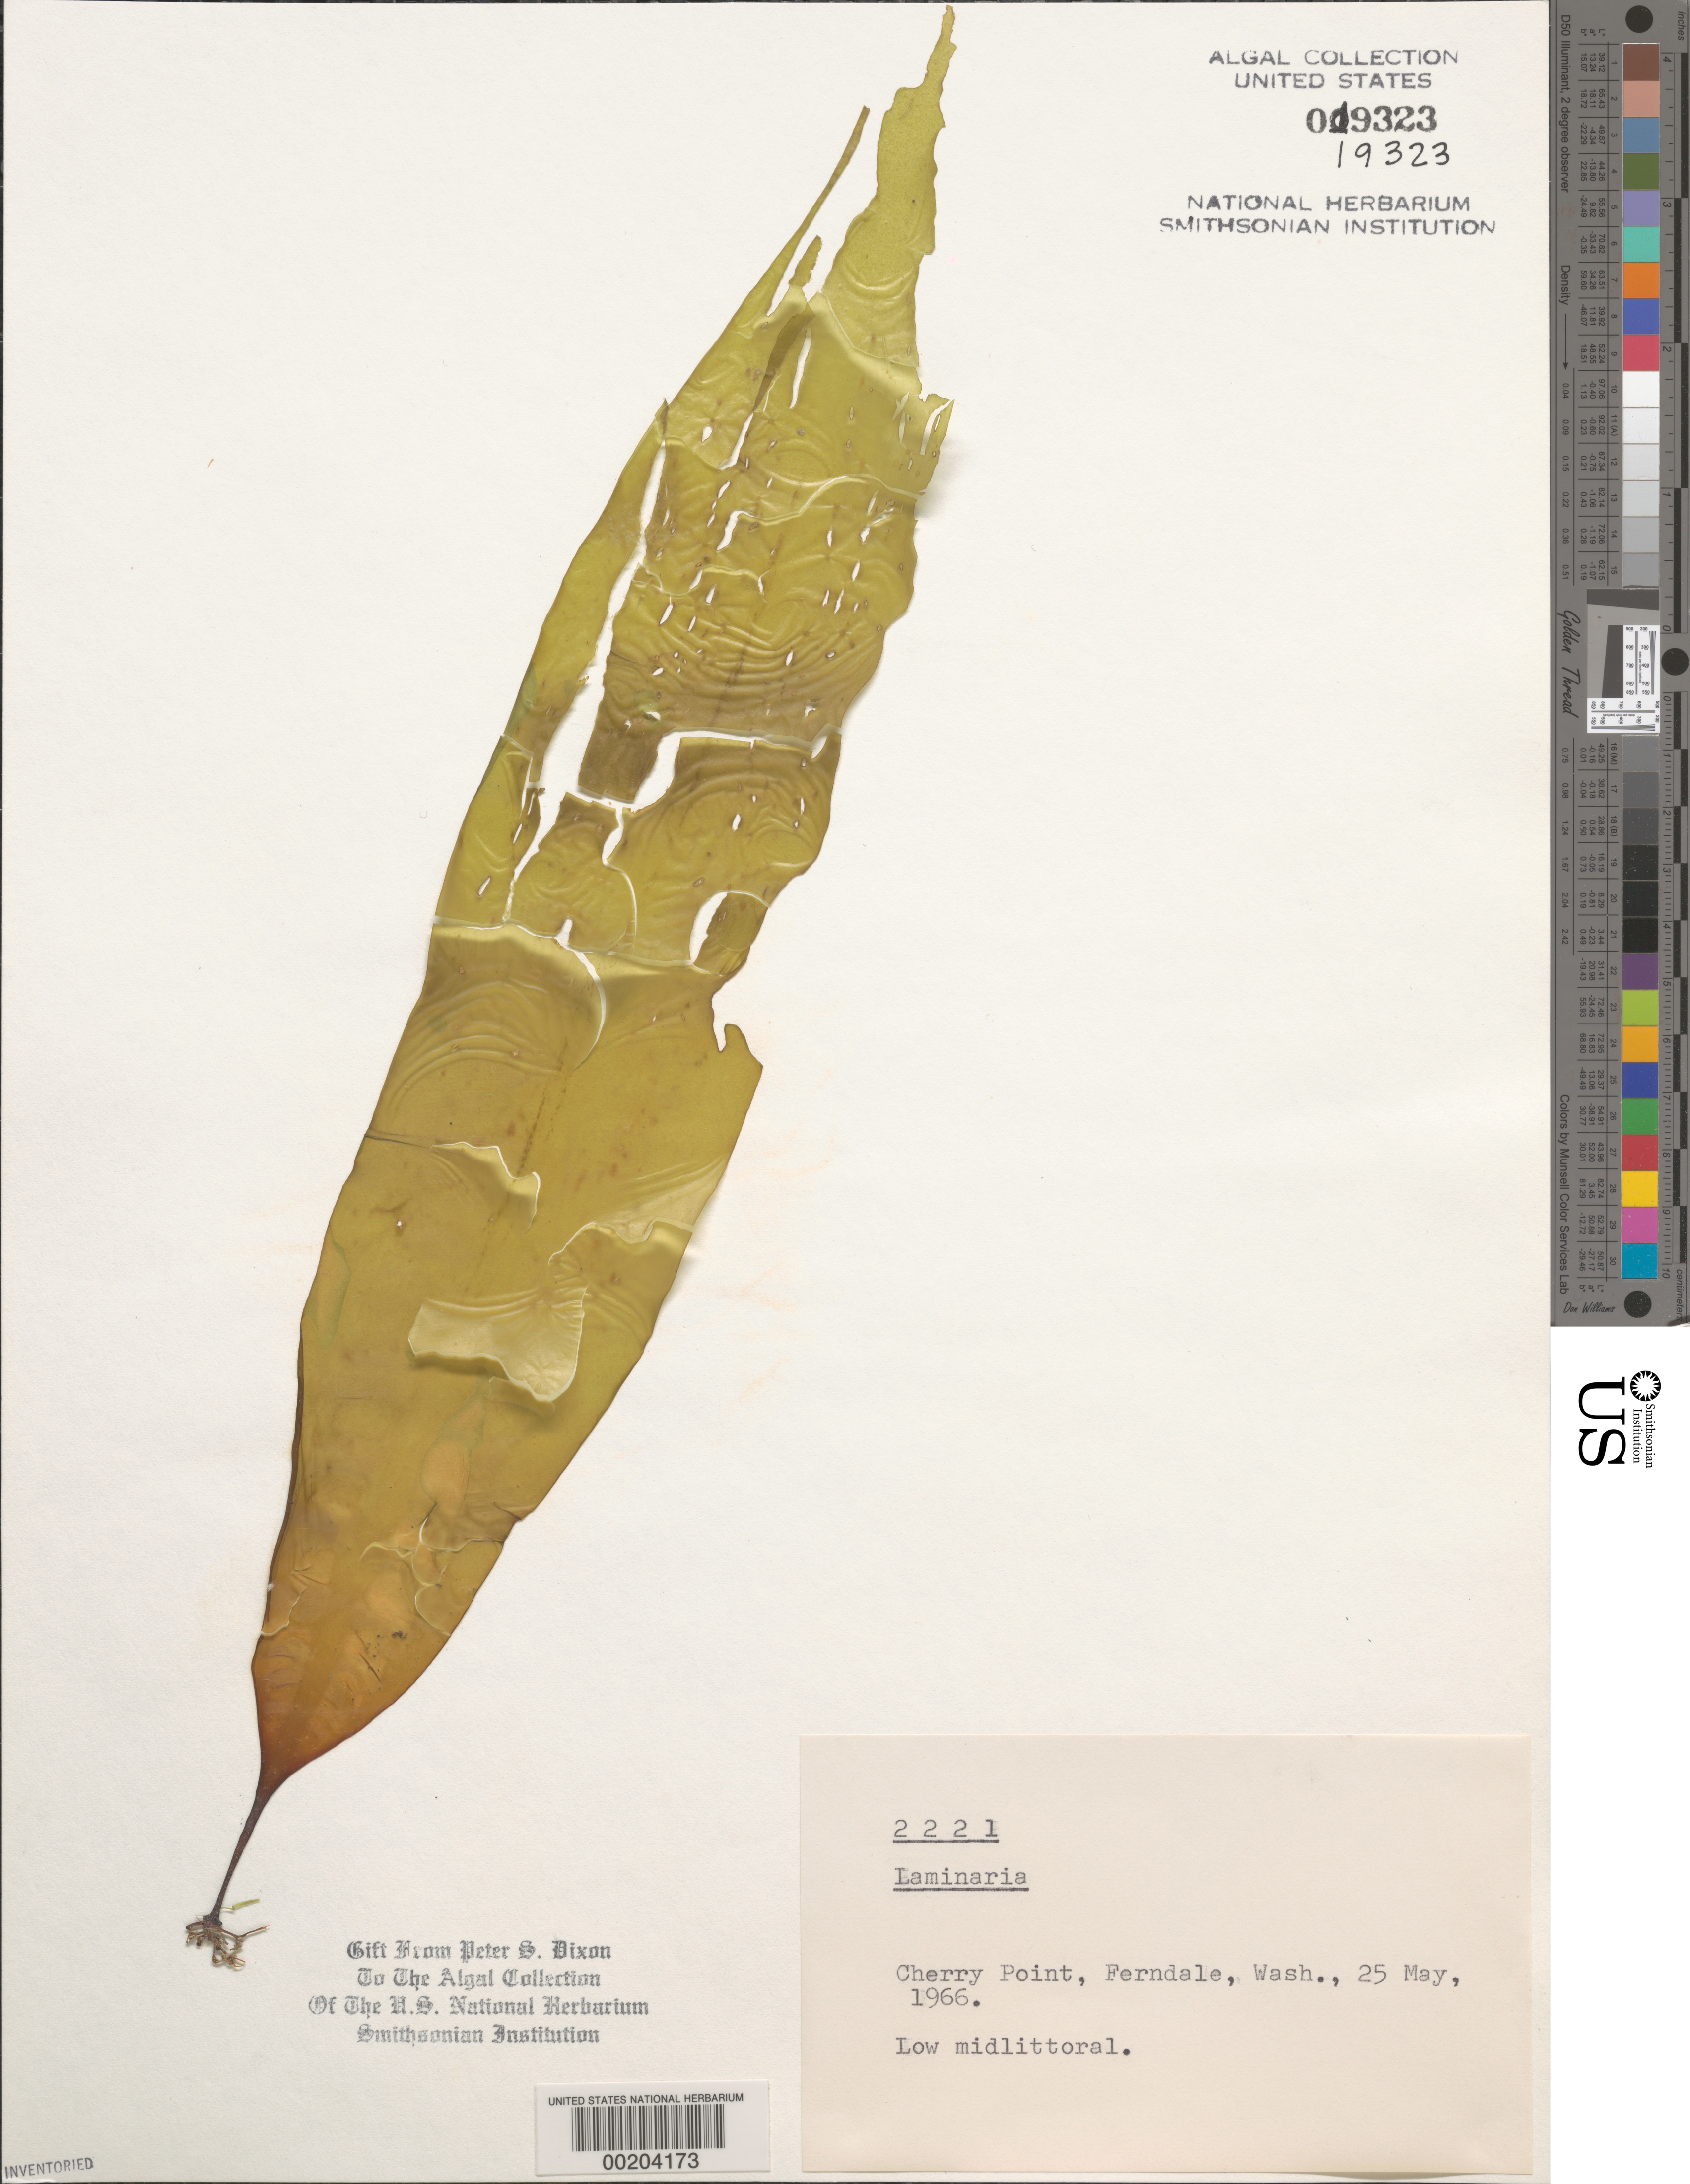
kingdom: Chromista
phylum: Ochrophyta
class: Phaeophyceae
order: Laminariales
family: Laminariaceae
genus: Laminaria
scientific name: Laminaria sp.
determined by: Dixon, P. S.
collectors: P. S. Dixon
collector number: PSD 2221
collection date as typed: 25 May 1966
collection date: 1966-05-25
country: United States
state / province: Washington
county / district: Whatcom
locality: Ferndale, Cherry Point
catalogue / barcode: US 19323